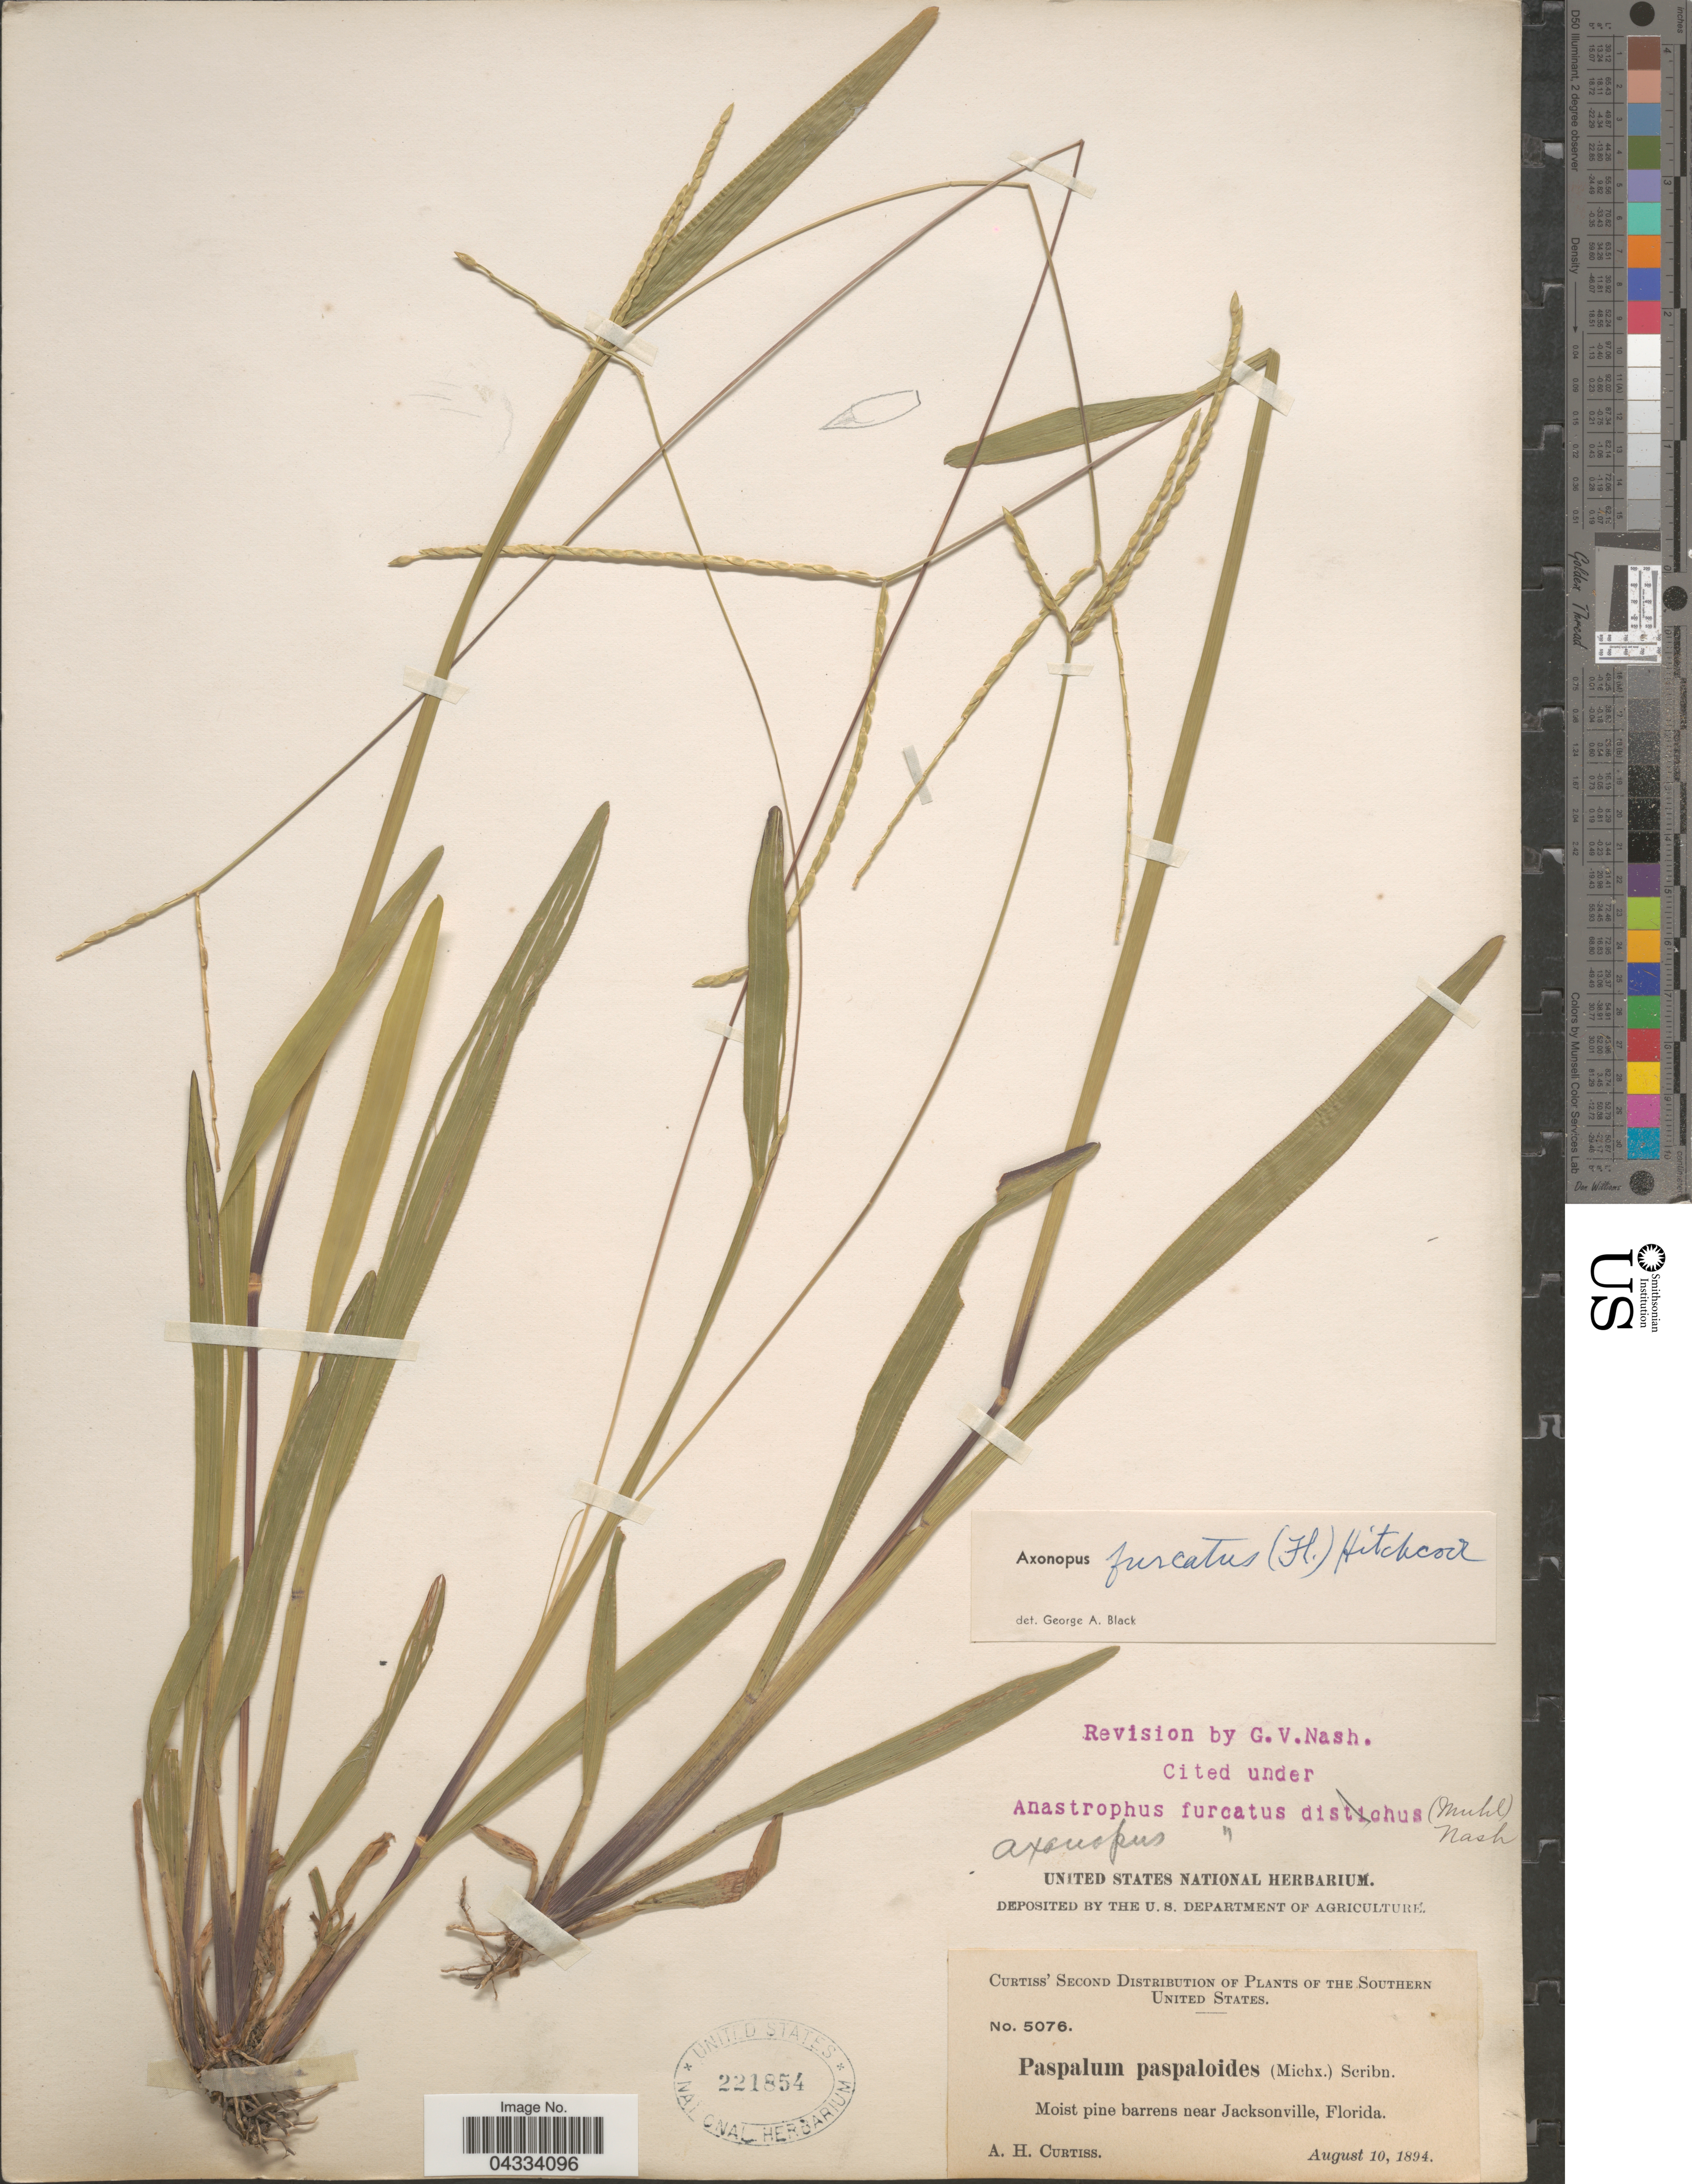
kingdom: Plantae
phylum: Tracheophyta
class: Liliopsida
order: Poales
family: Poaceae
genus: Axonopus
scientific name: Axonopus furcatus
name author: (Flüggé) Hitchc.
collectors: A. H. Curtiss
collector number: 5076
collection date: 1894-08-10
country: United States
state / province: Florida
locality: The Southern United States. Moist pine barrens near Jacksonville.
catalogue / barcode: US 221854